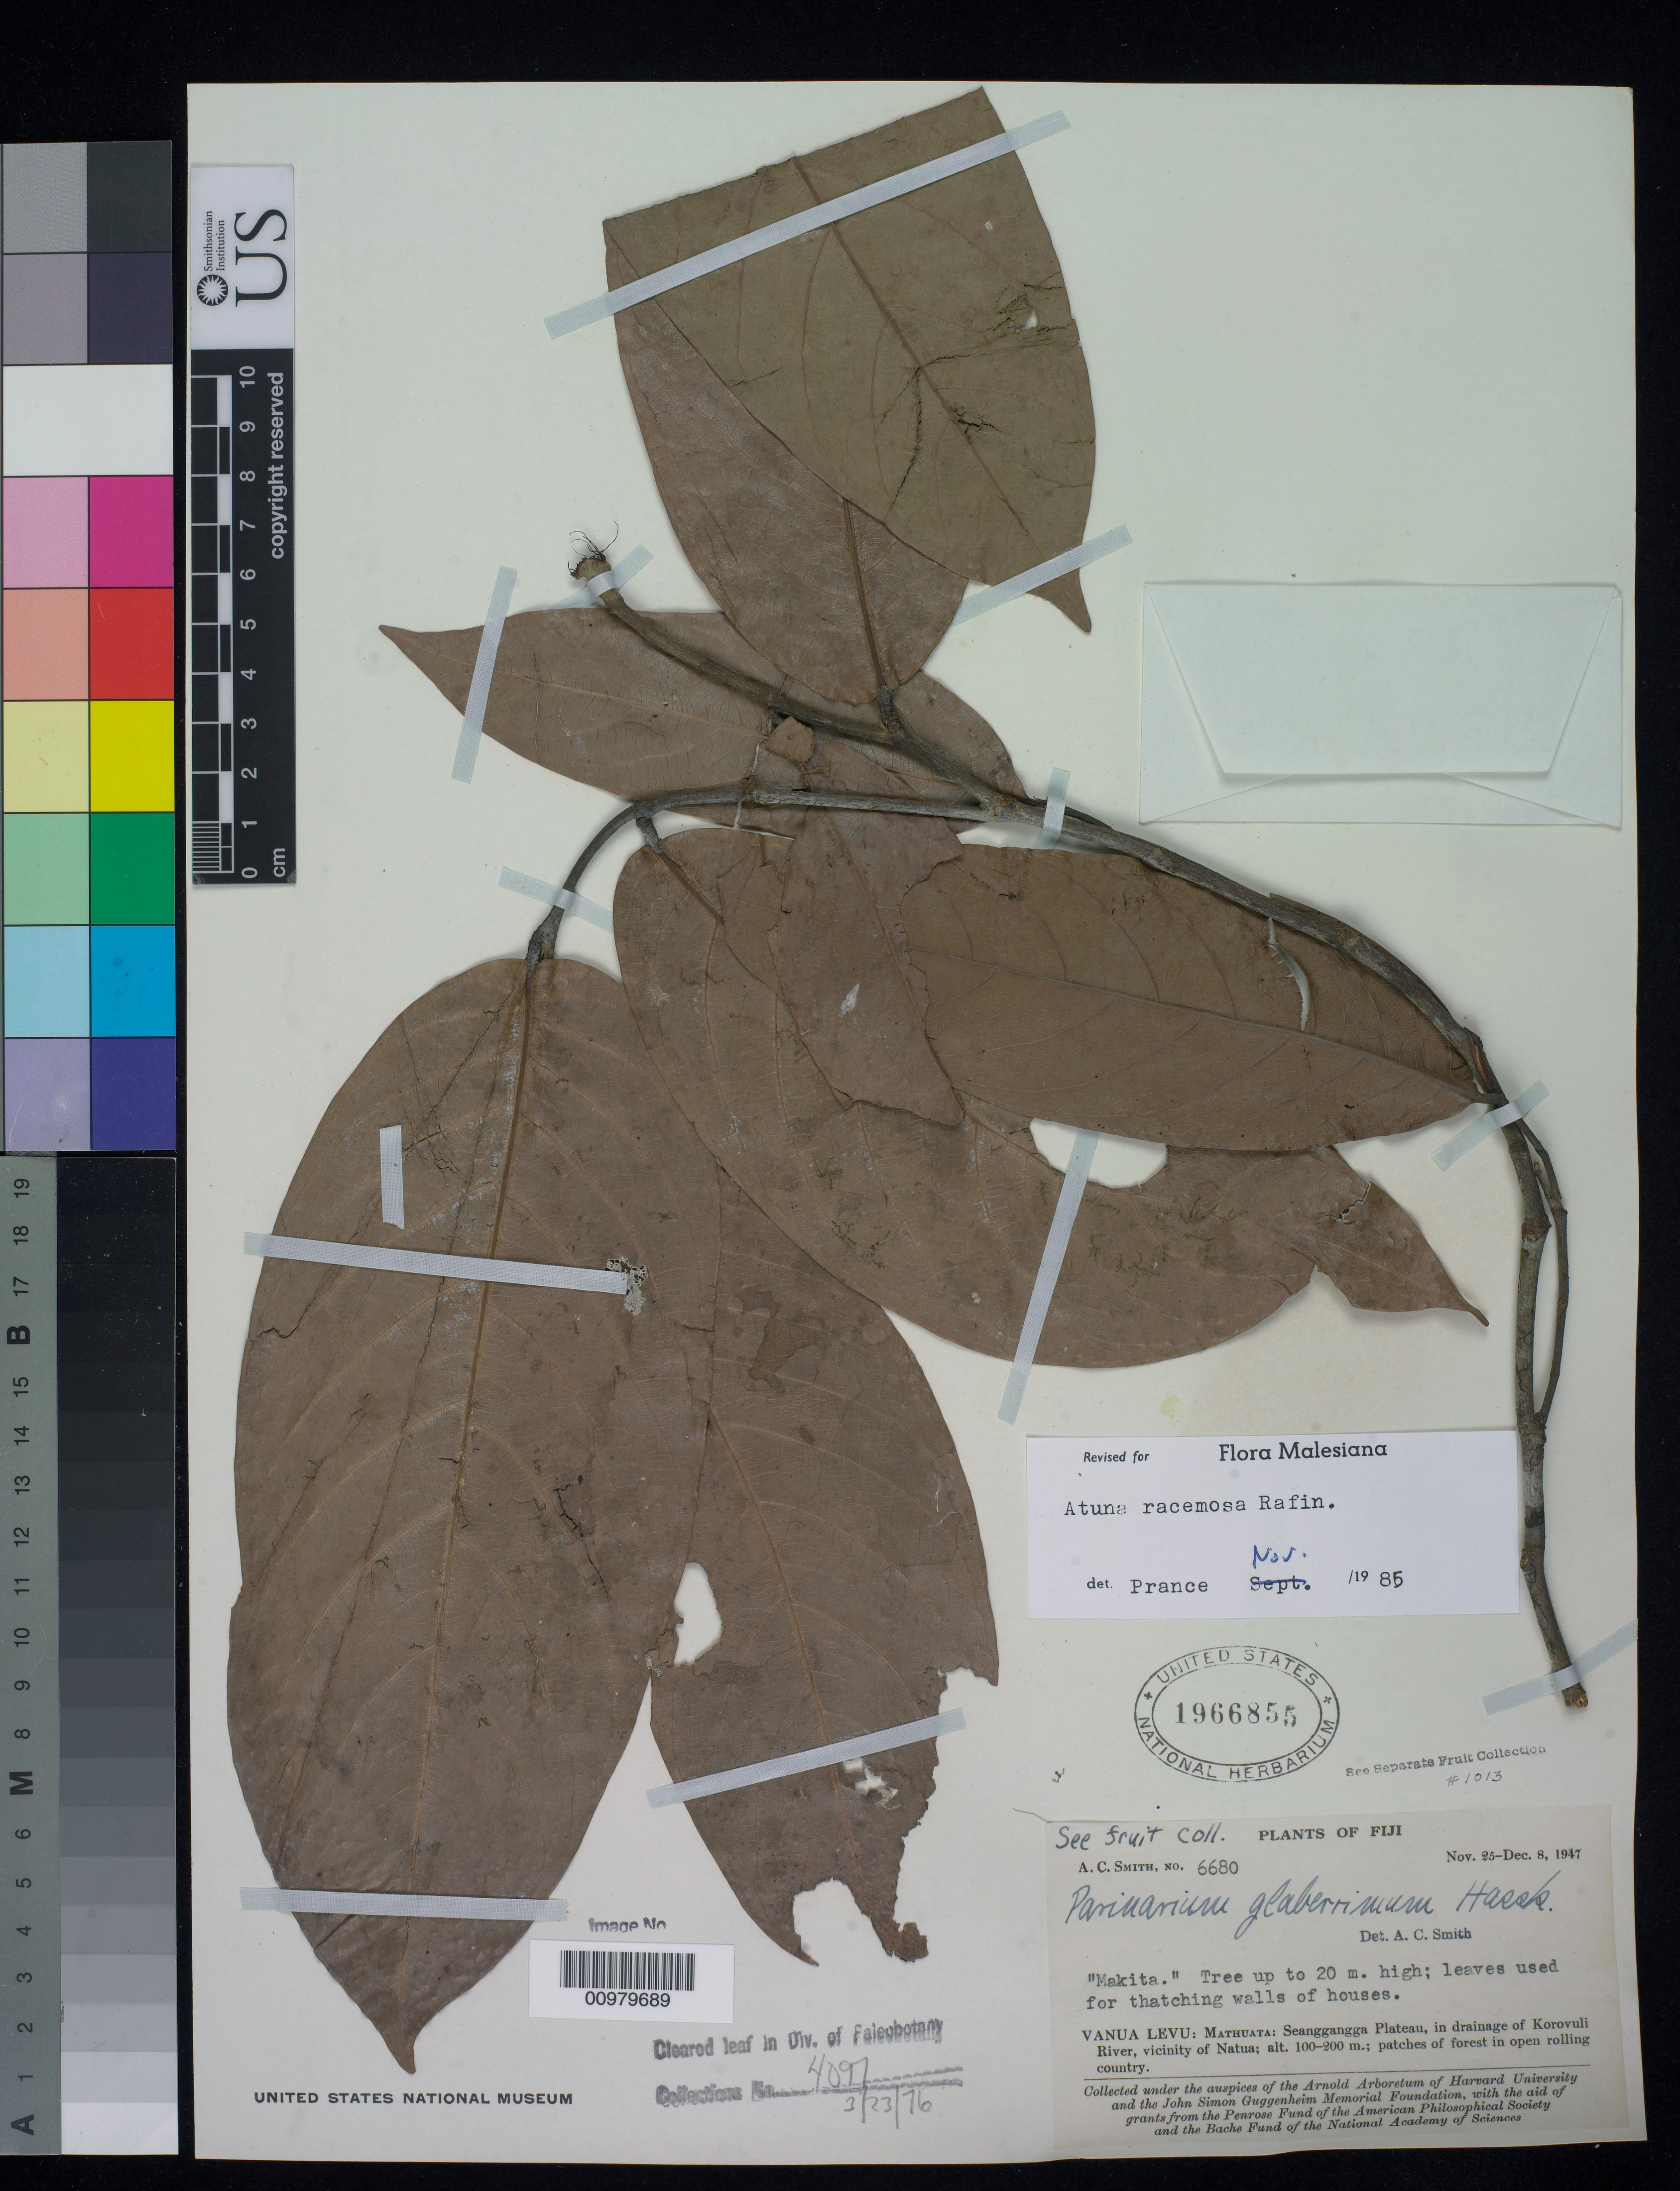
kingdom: Plantae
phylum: Tracheophyta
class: Magnoliopsida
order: Malpighiales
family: Chrysobalanaceae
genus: Atuna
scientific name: Atuna racemosa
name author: Raf.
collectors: C. A. Smith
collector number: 6680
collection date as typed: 25 Nov 1947 to 08 Dec 1947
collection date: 1947-11-25/1947-12-08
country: Fiji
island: Vanua Levu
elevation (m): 100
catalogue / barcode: US 1966855